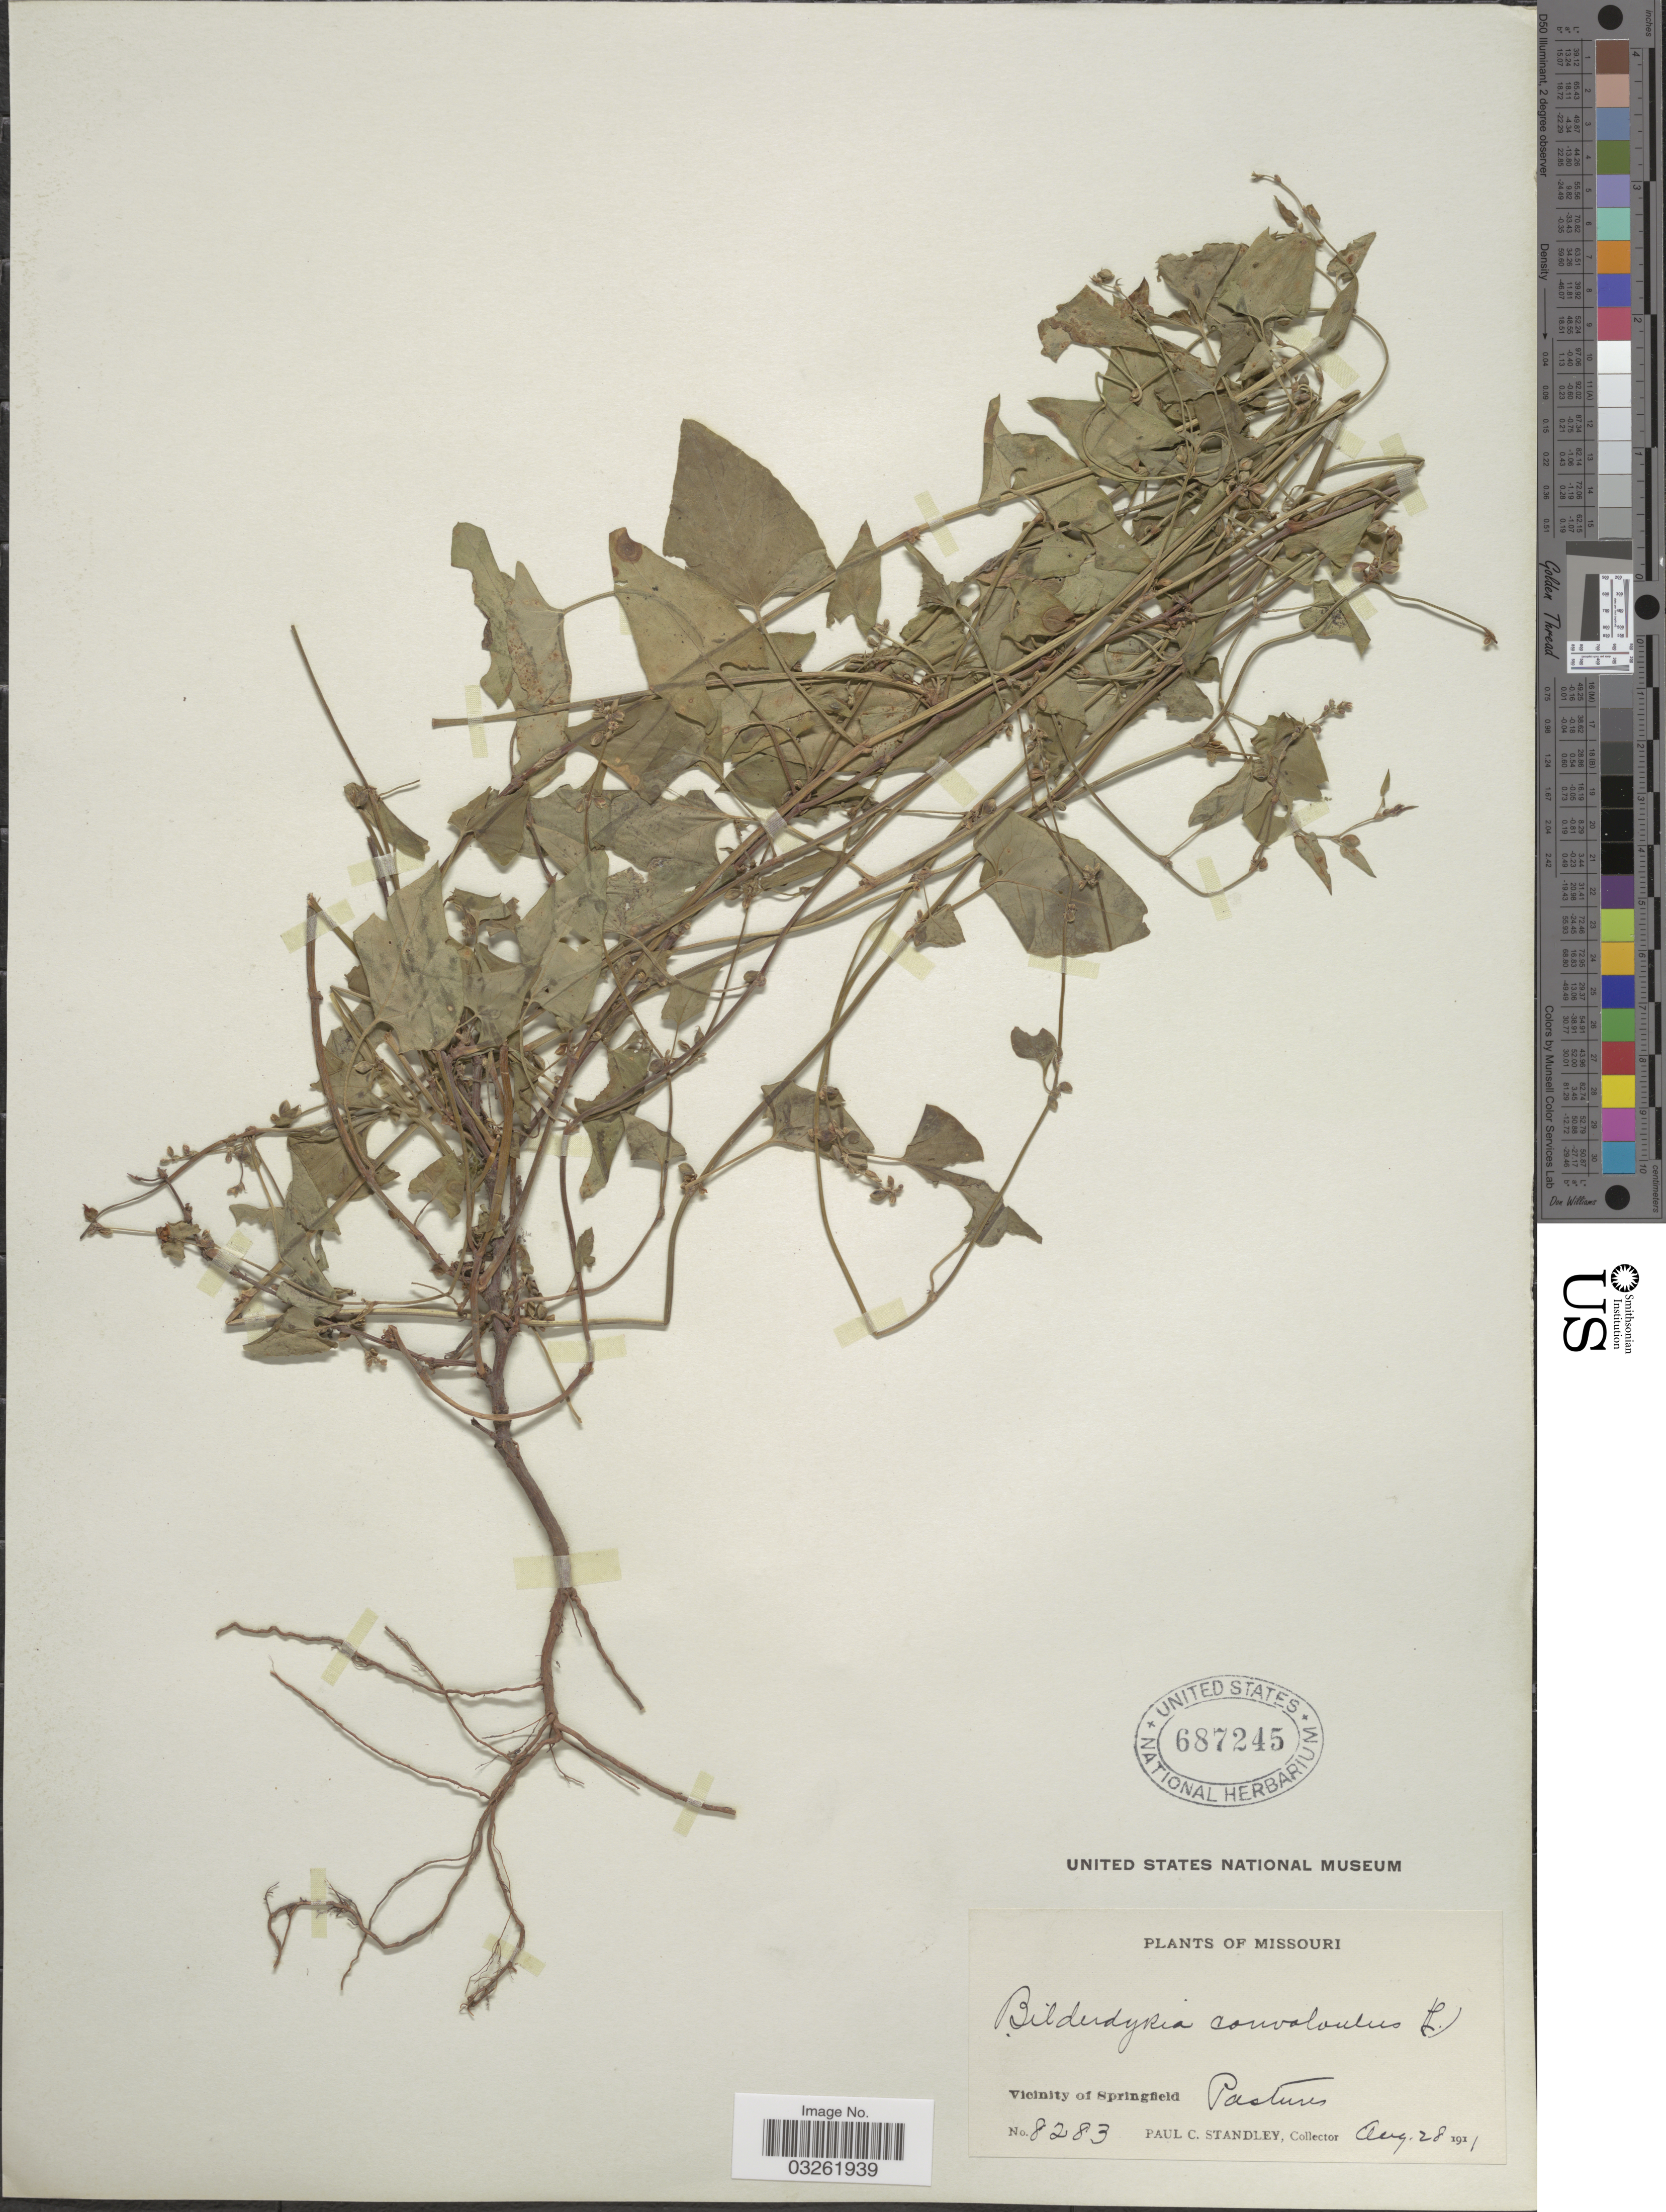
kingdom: Plantae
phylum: Tracheophyta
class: Magnoliopsida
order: Caryophyllales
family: Polygonaceae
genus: Fallopia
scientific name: Fallopia convolvulus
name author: (L.) Á. Löve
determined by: Strong, M. T., (US), Smithsonian Institution - National Museum of Natural History (UNITED STATES)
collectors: P. C. Standley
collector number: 8283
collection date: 1911-08-28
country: United States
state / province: Missouri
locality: Vicinity of Springfield. Pastures.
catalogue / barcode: US 687245